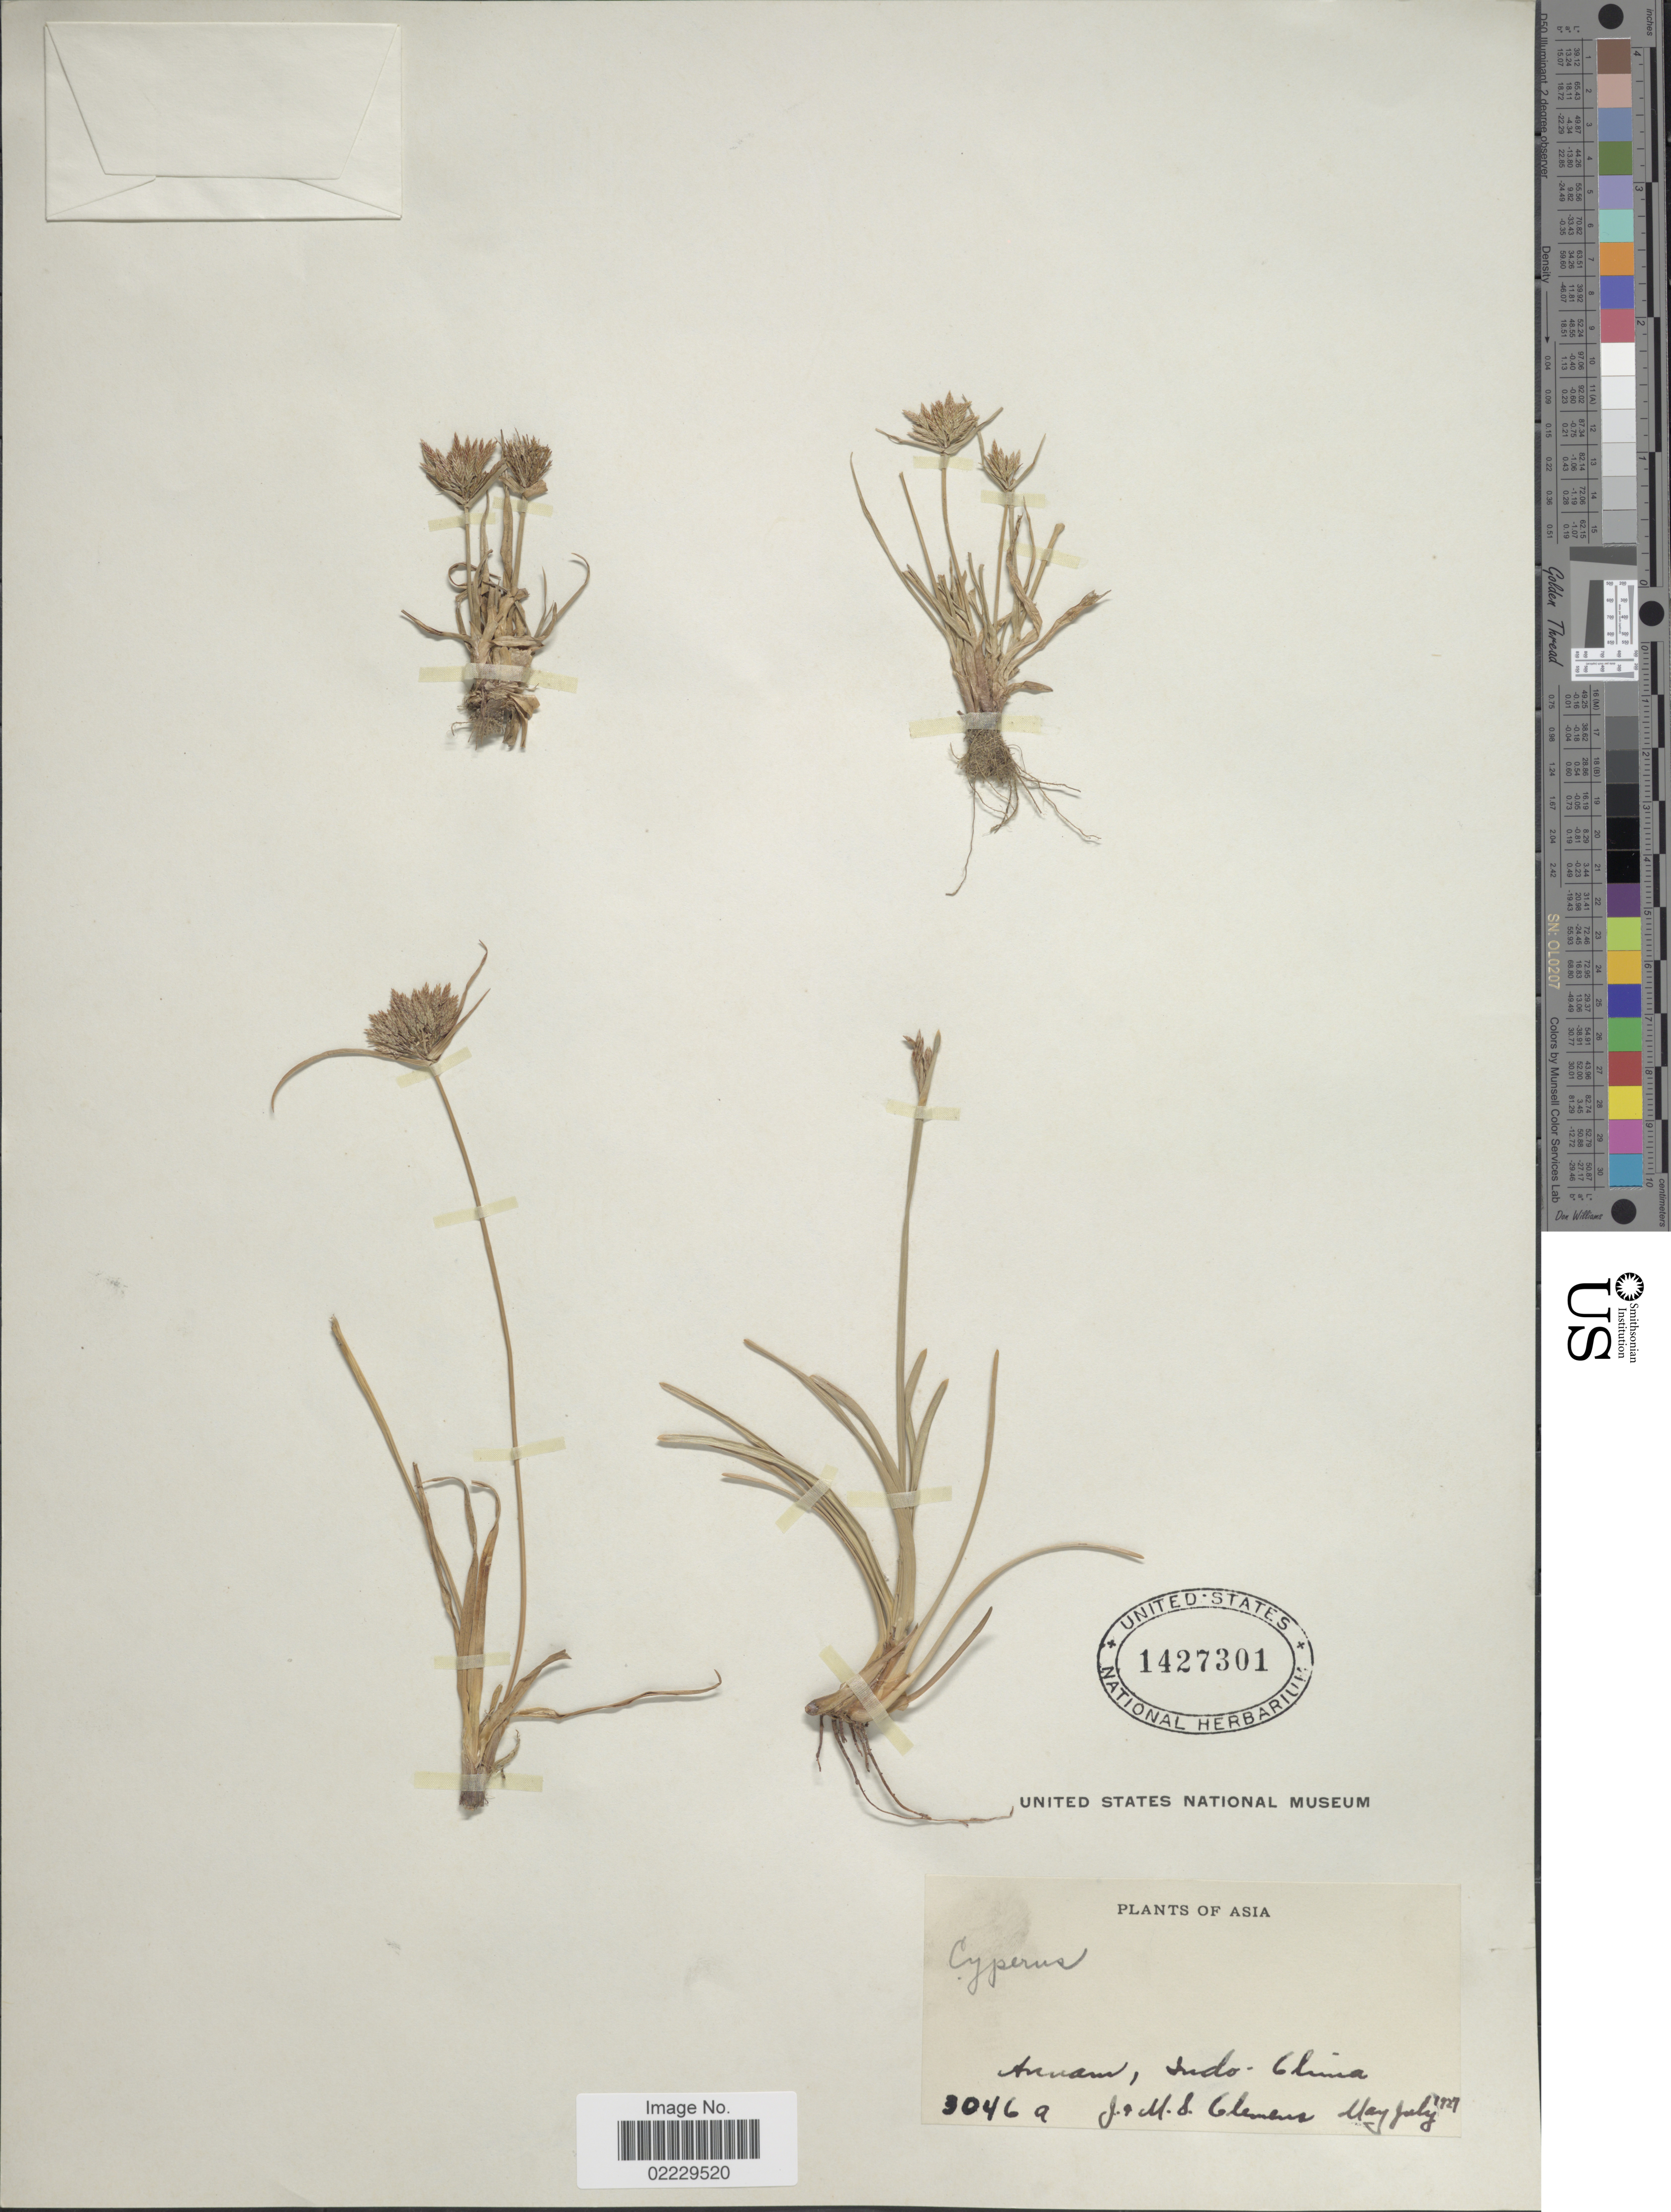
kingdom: Plantae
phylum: Tracheophyta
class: Liliopsida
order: Poales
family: Cyperaceae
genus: Cyperus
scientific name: Cyperus polystachyos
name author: Rottb.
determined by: Strong, Mark T., (BOT), Smithsonian Institution - National Museum of Natural History (UNITED STATES)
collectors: J. Clemens & M. S. Clemens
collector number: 3046a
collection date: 1927-05/1927-07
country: Vietnam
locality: Annam, Indo-China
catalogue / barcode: US 1427301